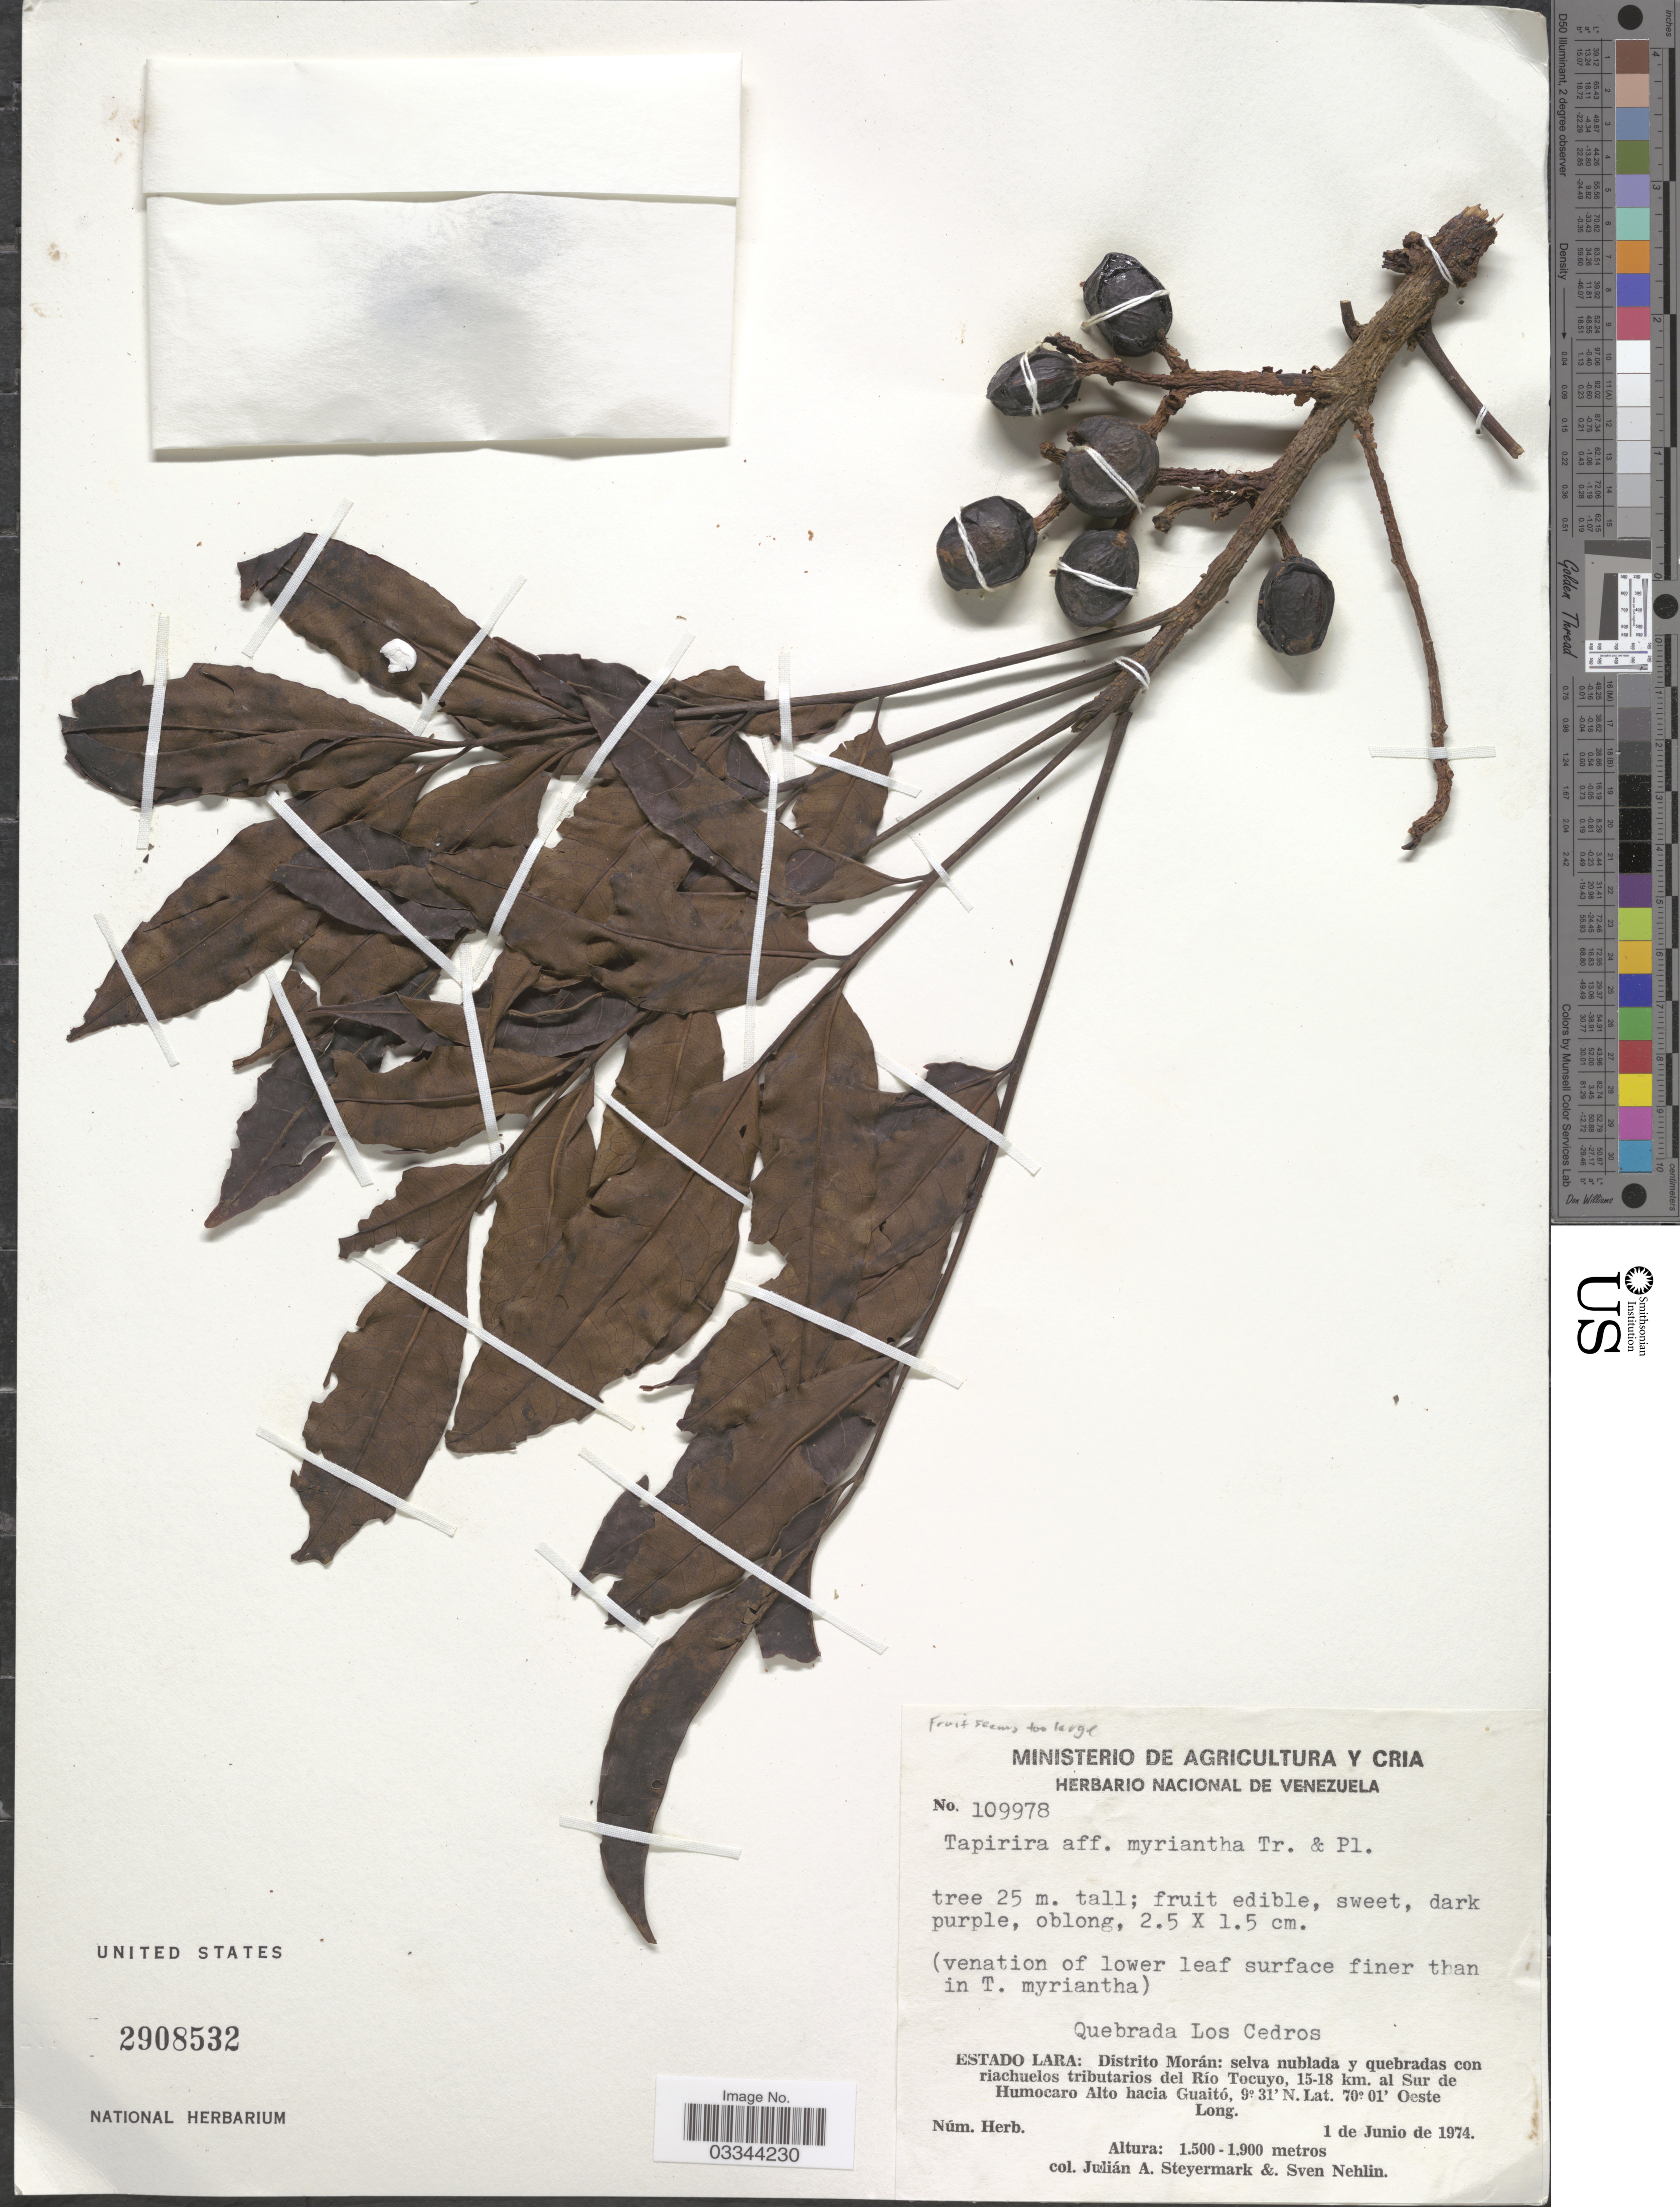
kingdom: Plantae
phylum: Tracheophyta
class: Magnoliopsida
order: Sapindales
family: Anacardiaceae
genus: Tapirira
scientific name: Tapirira myriantha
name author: Triana & Planch.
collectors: J. Steyermark & S. Nehlin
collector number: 109978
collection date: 1974-06-01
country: Venezuela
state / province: Lara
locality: Quebrada Los Cedros. Distrito Morán: selva nublada y quebradas con riachuelos tributarios del Río Tocuyo, 15-18 km. al Sur de Humocaro Alto hacia Guaitó.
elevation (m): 1500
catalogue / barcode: US 2908532